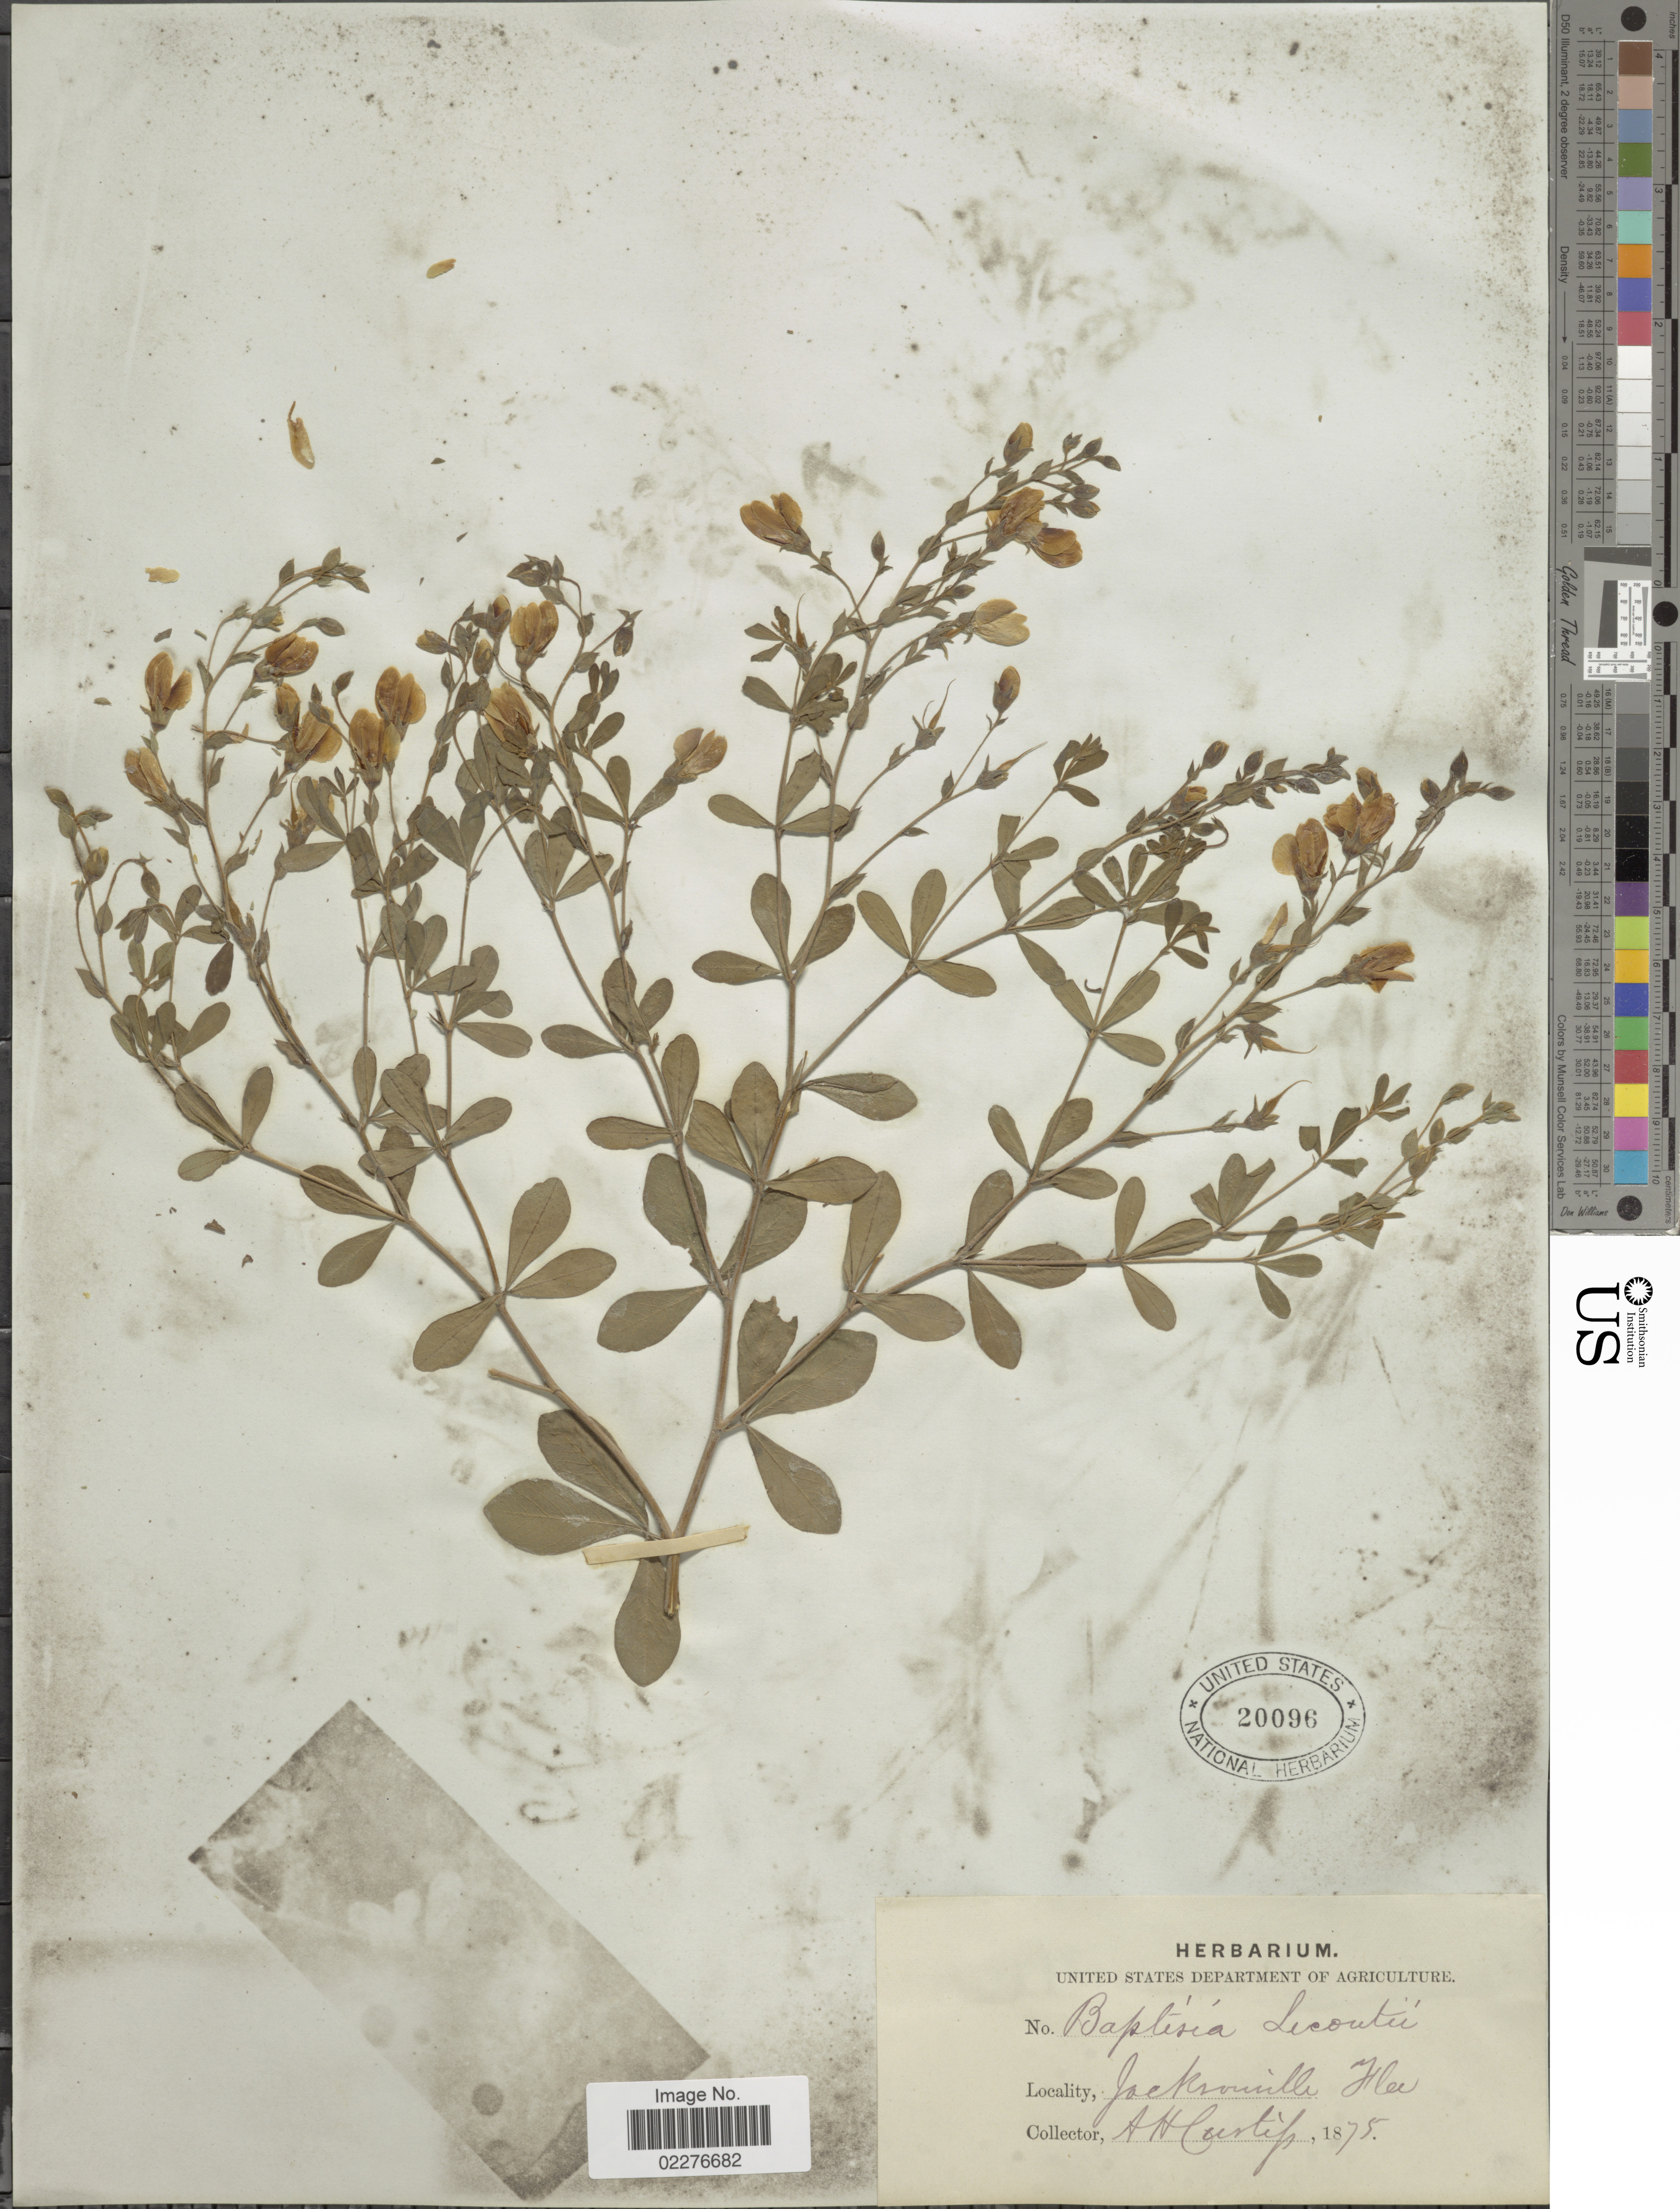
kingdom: Plantae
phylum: Tracheophyta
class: Magnoliopsida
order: Fabales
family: Fabaceae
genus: Baptisia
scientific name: Baptisia lecontei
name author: Torr. & A. Gray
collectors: A. H. Curtiss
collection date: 1875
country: United States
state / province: Florida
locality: Jacksonville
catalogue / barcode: US 20096